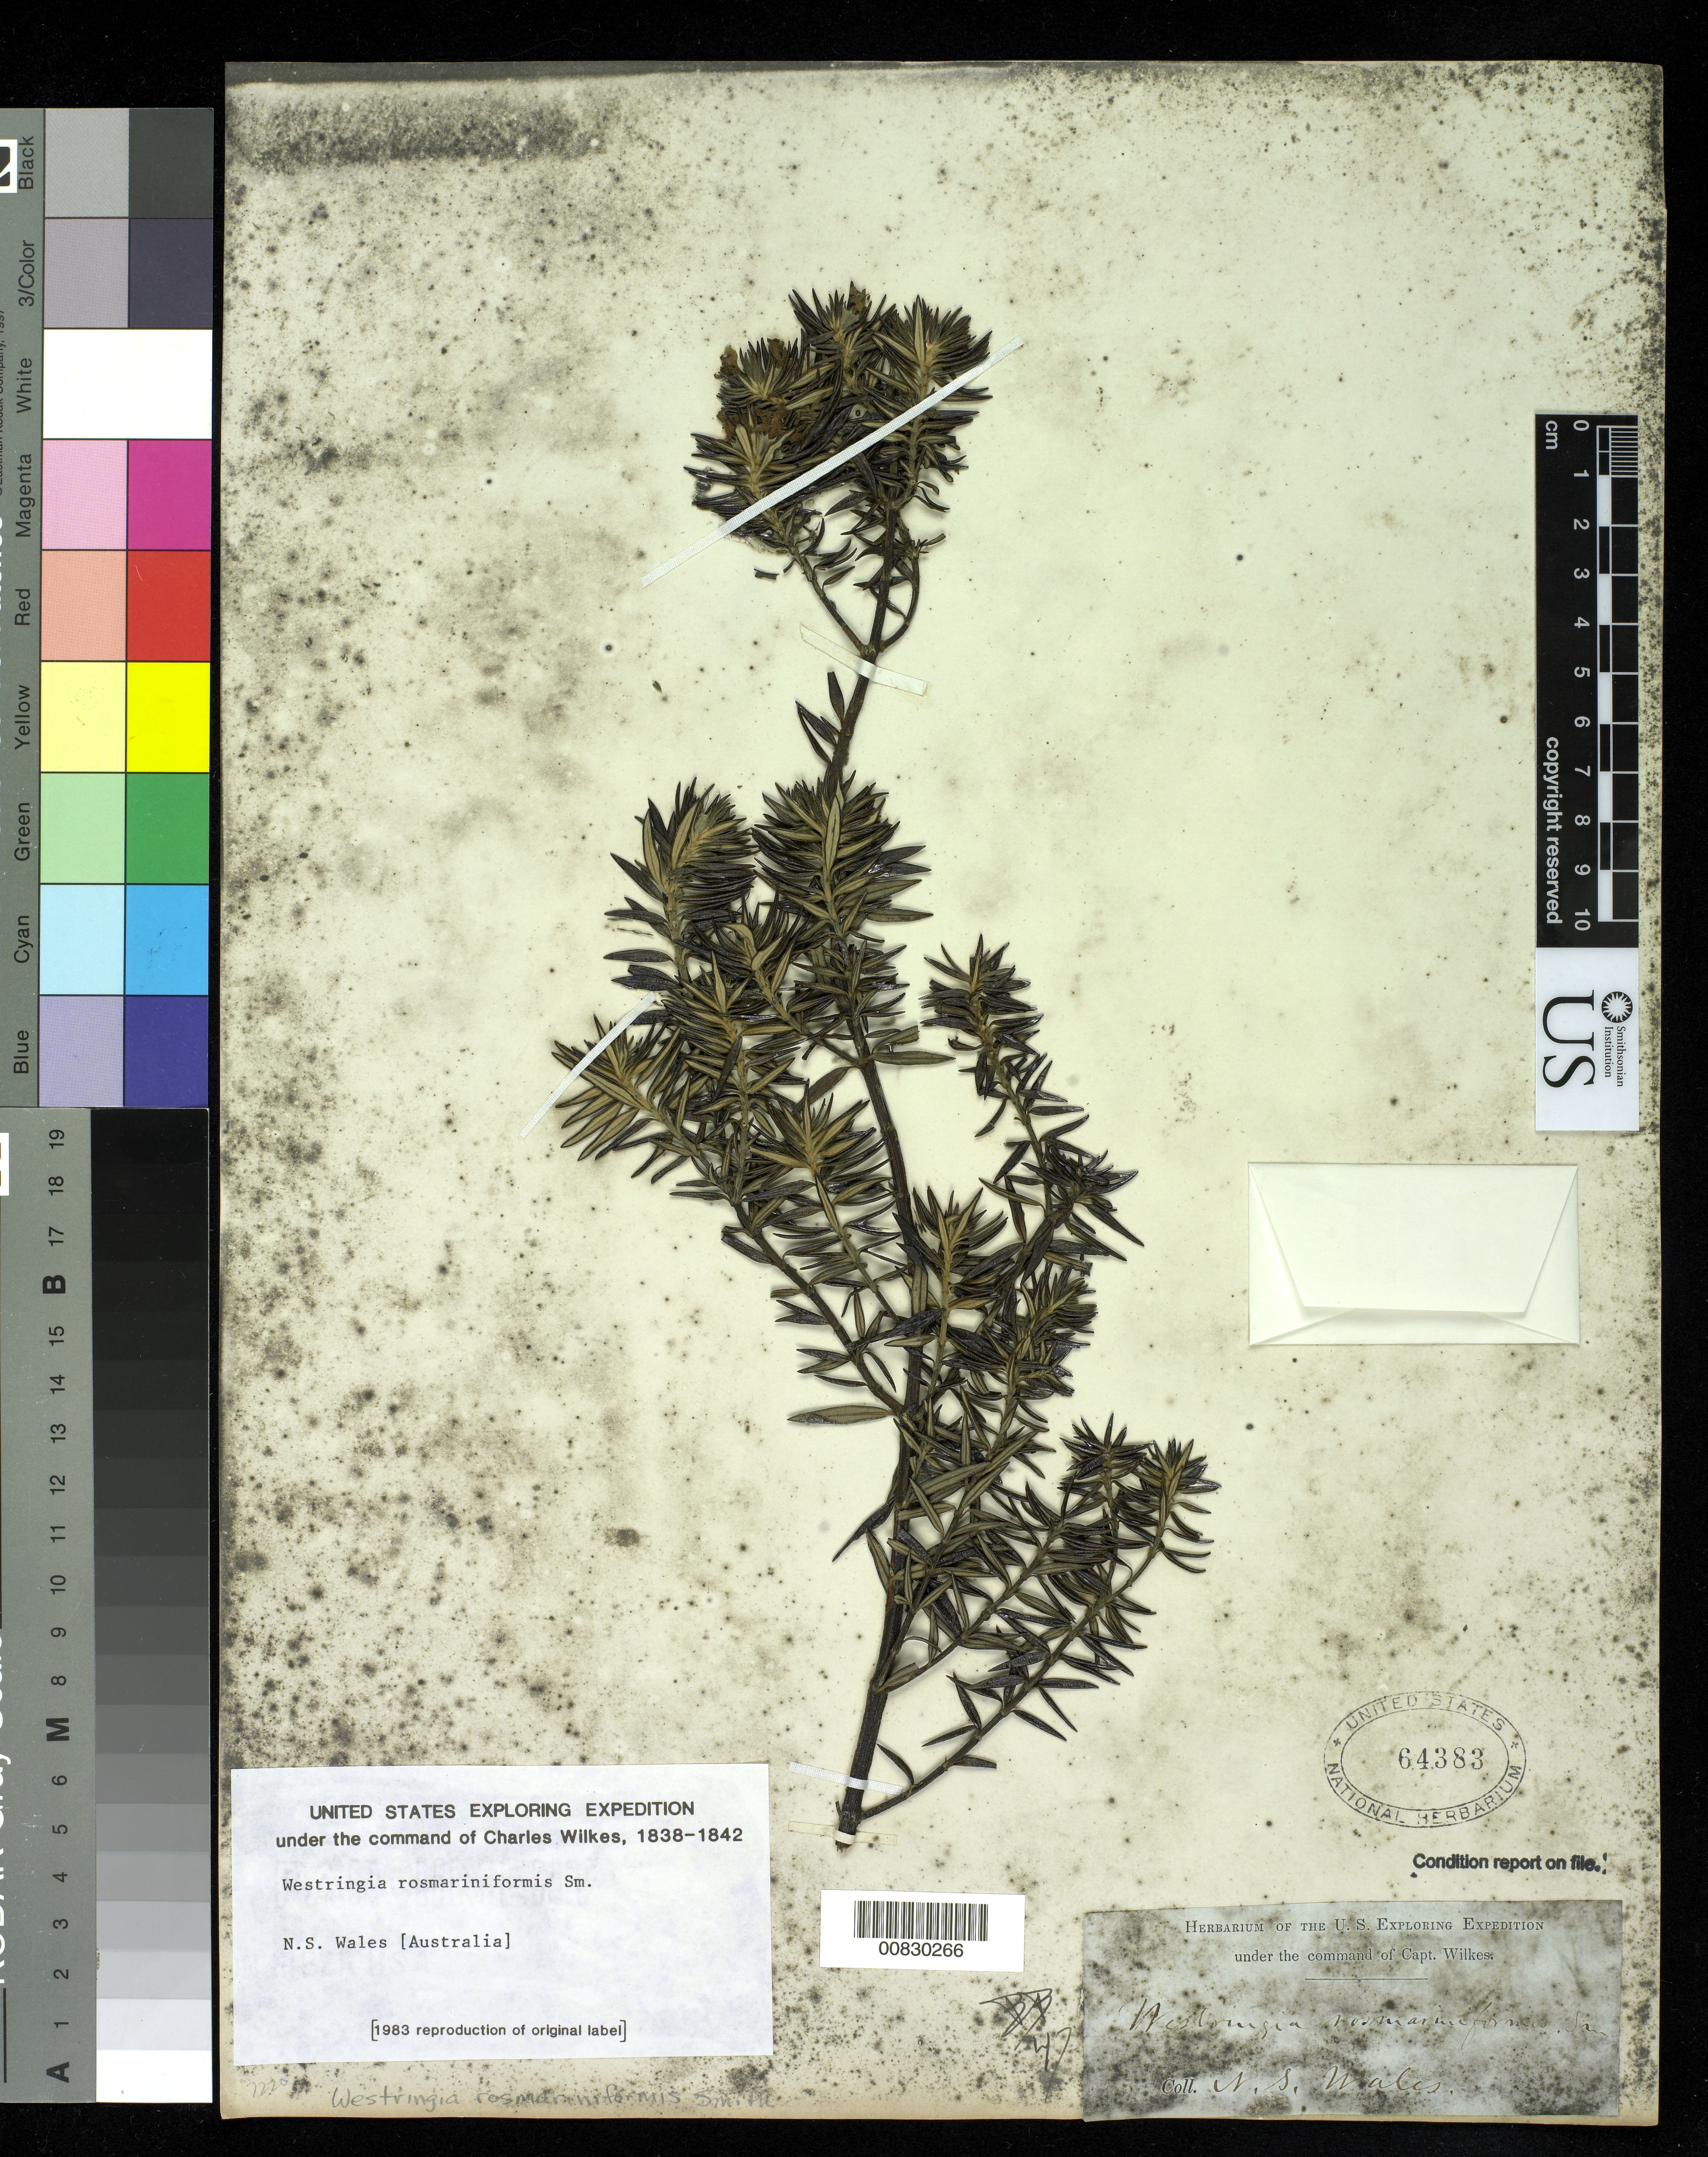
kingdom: Plantae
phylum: Tracheophyta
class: Magnoliopsida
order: Lamiales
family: Lamiaceae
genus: Westringia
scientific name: Westringia rosmariniformis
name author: Sm.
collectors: Wilkes Explor. Exped.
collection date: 1838/1842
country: Australia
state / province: New South Wales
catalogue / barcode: US 64383